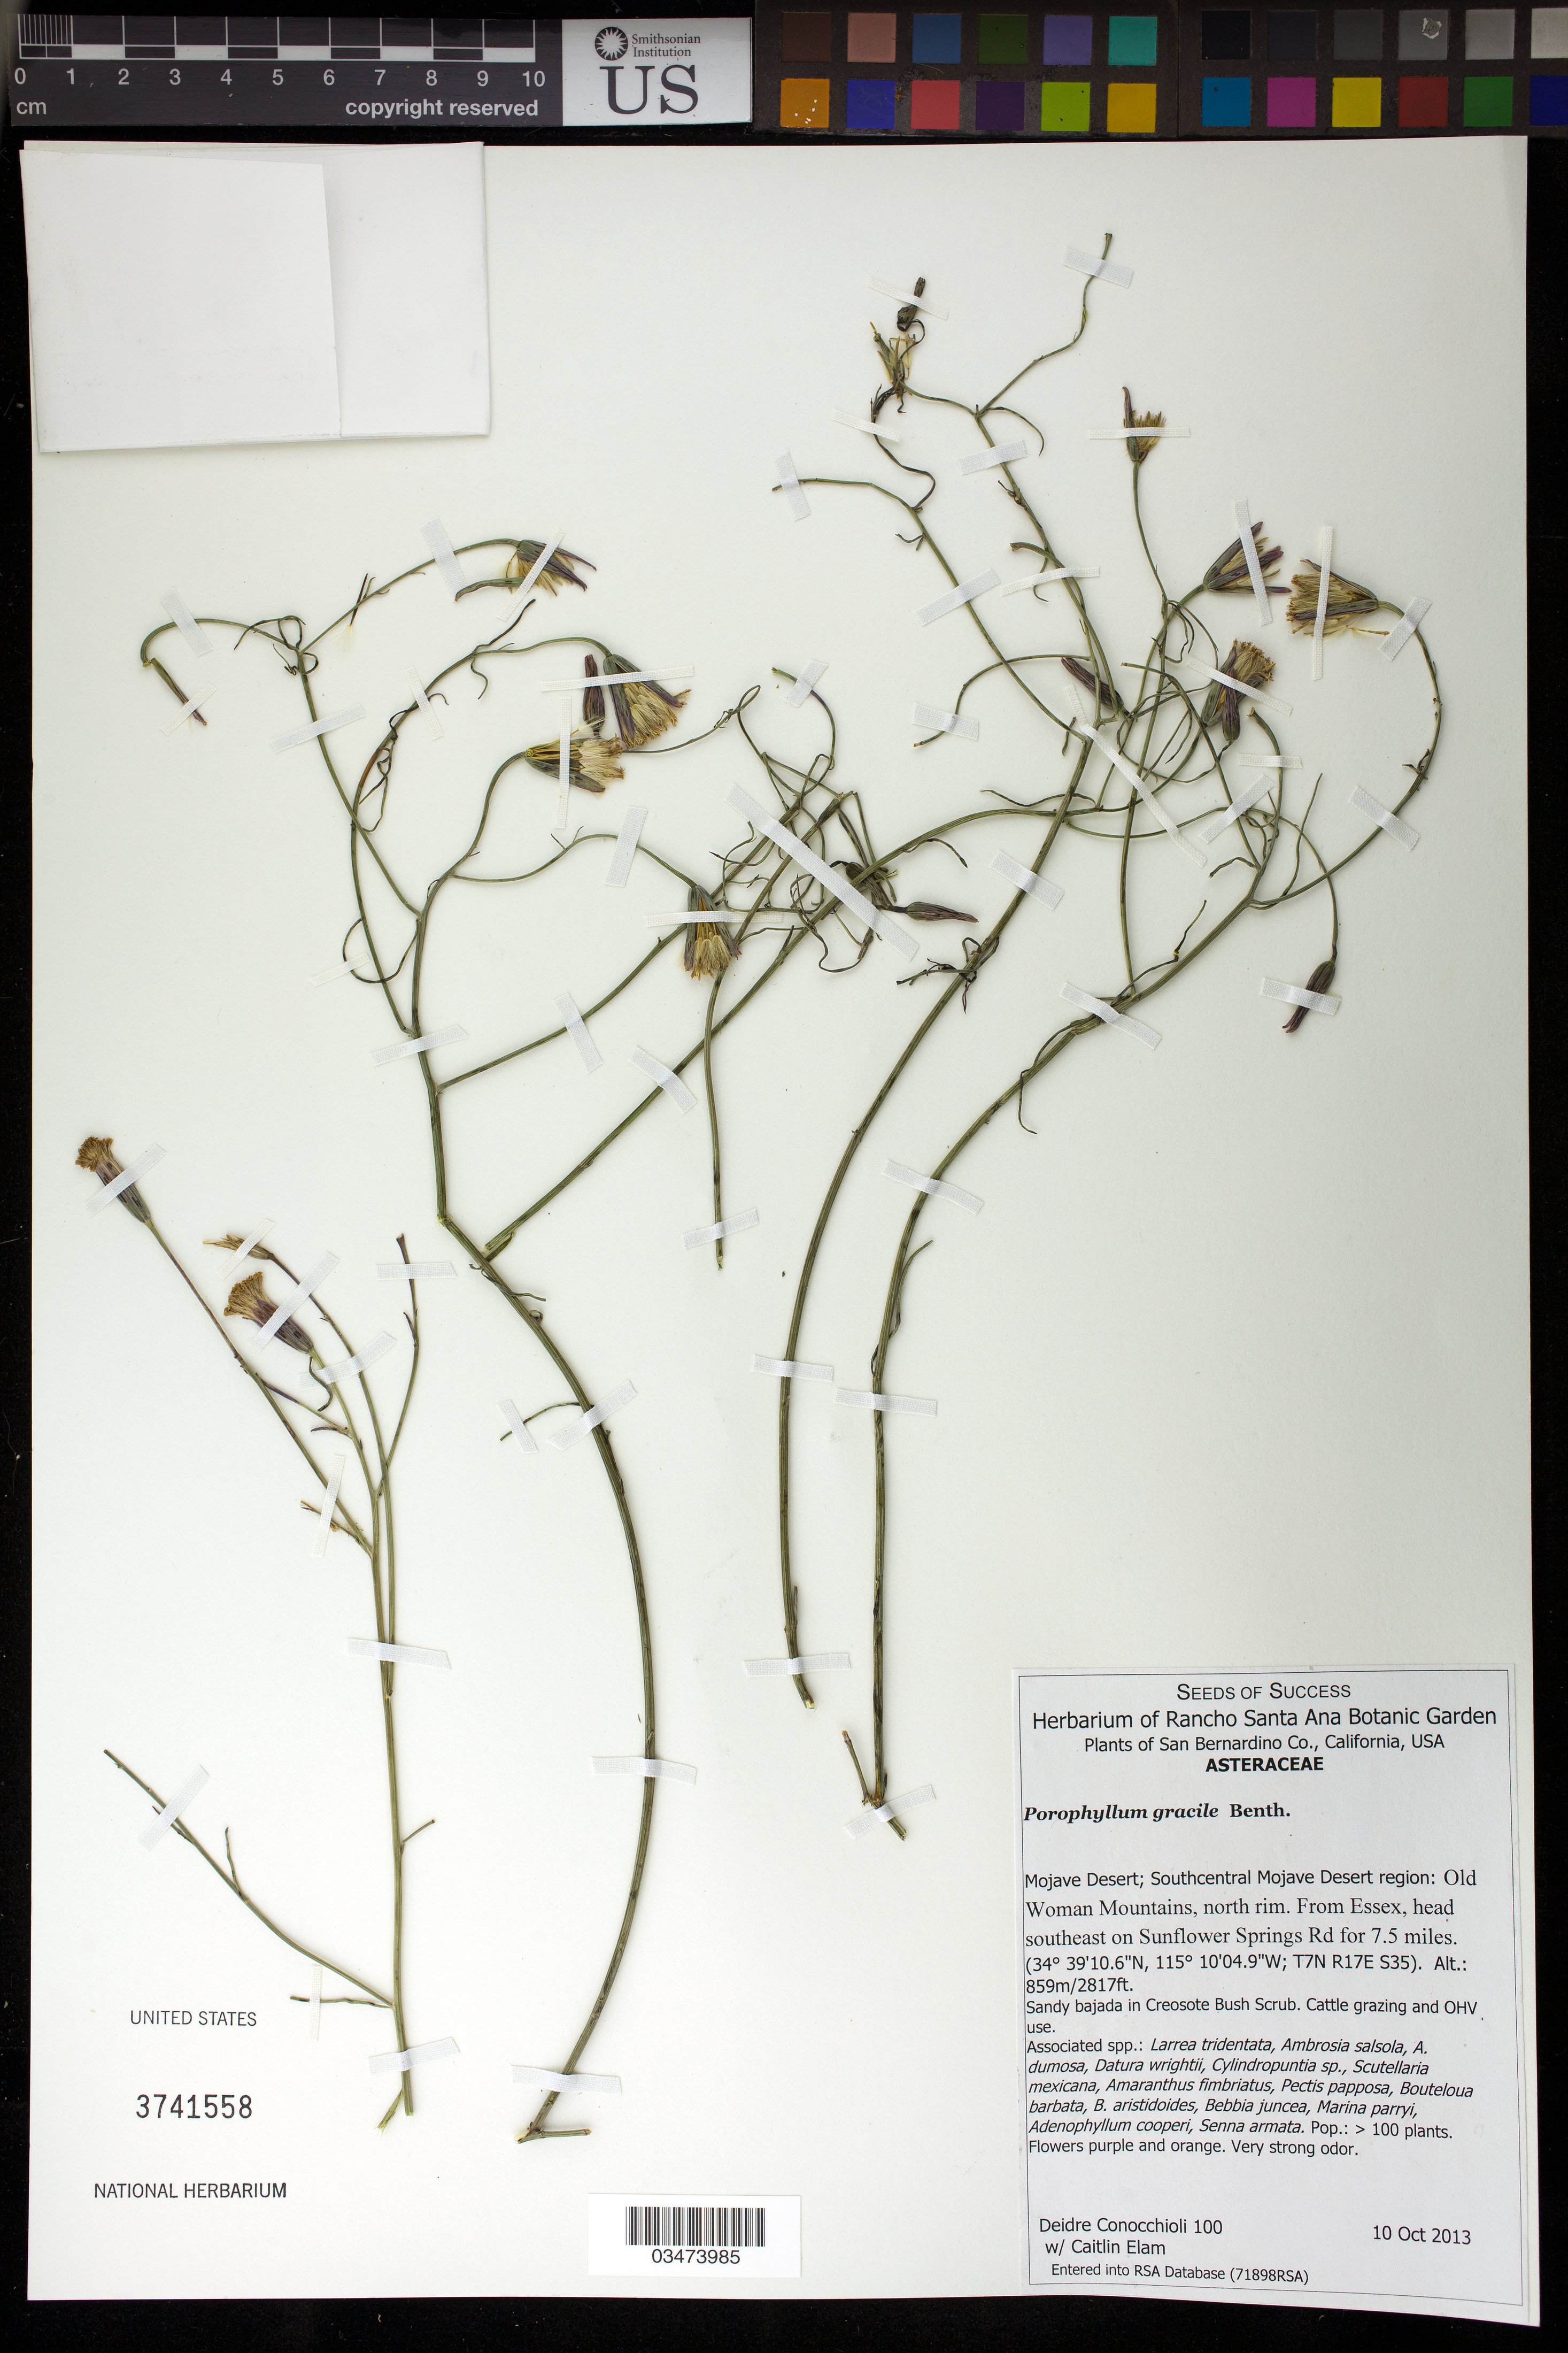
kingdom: Plantae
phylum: Tracheophyta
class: Magnoliopsida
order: Asterales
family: Asteraceae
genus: Porophyllum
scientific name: Porophyllum gracile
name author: Benth.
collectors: D. Conocchioli & C. Elam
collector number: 100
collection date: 2013-10-10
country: United States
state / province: California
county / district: San Bernardino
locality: Mojave Desert, Southcentral region, Old Woman Mts. north rim. From Essex, head SE on Sunflower Springs Rd for 7.5 miles.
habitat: Sandy bajada in Creosote Bush Scrub. Associated species: Larrea tridentata, Ambrosia salsola, Datura wrightii, Cylindropuntia sp., ect.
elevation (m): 859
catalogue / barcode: US 3741558